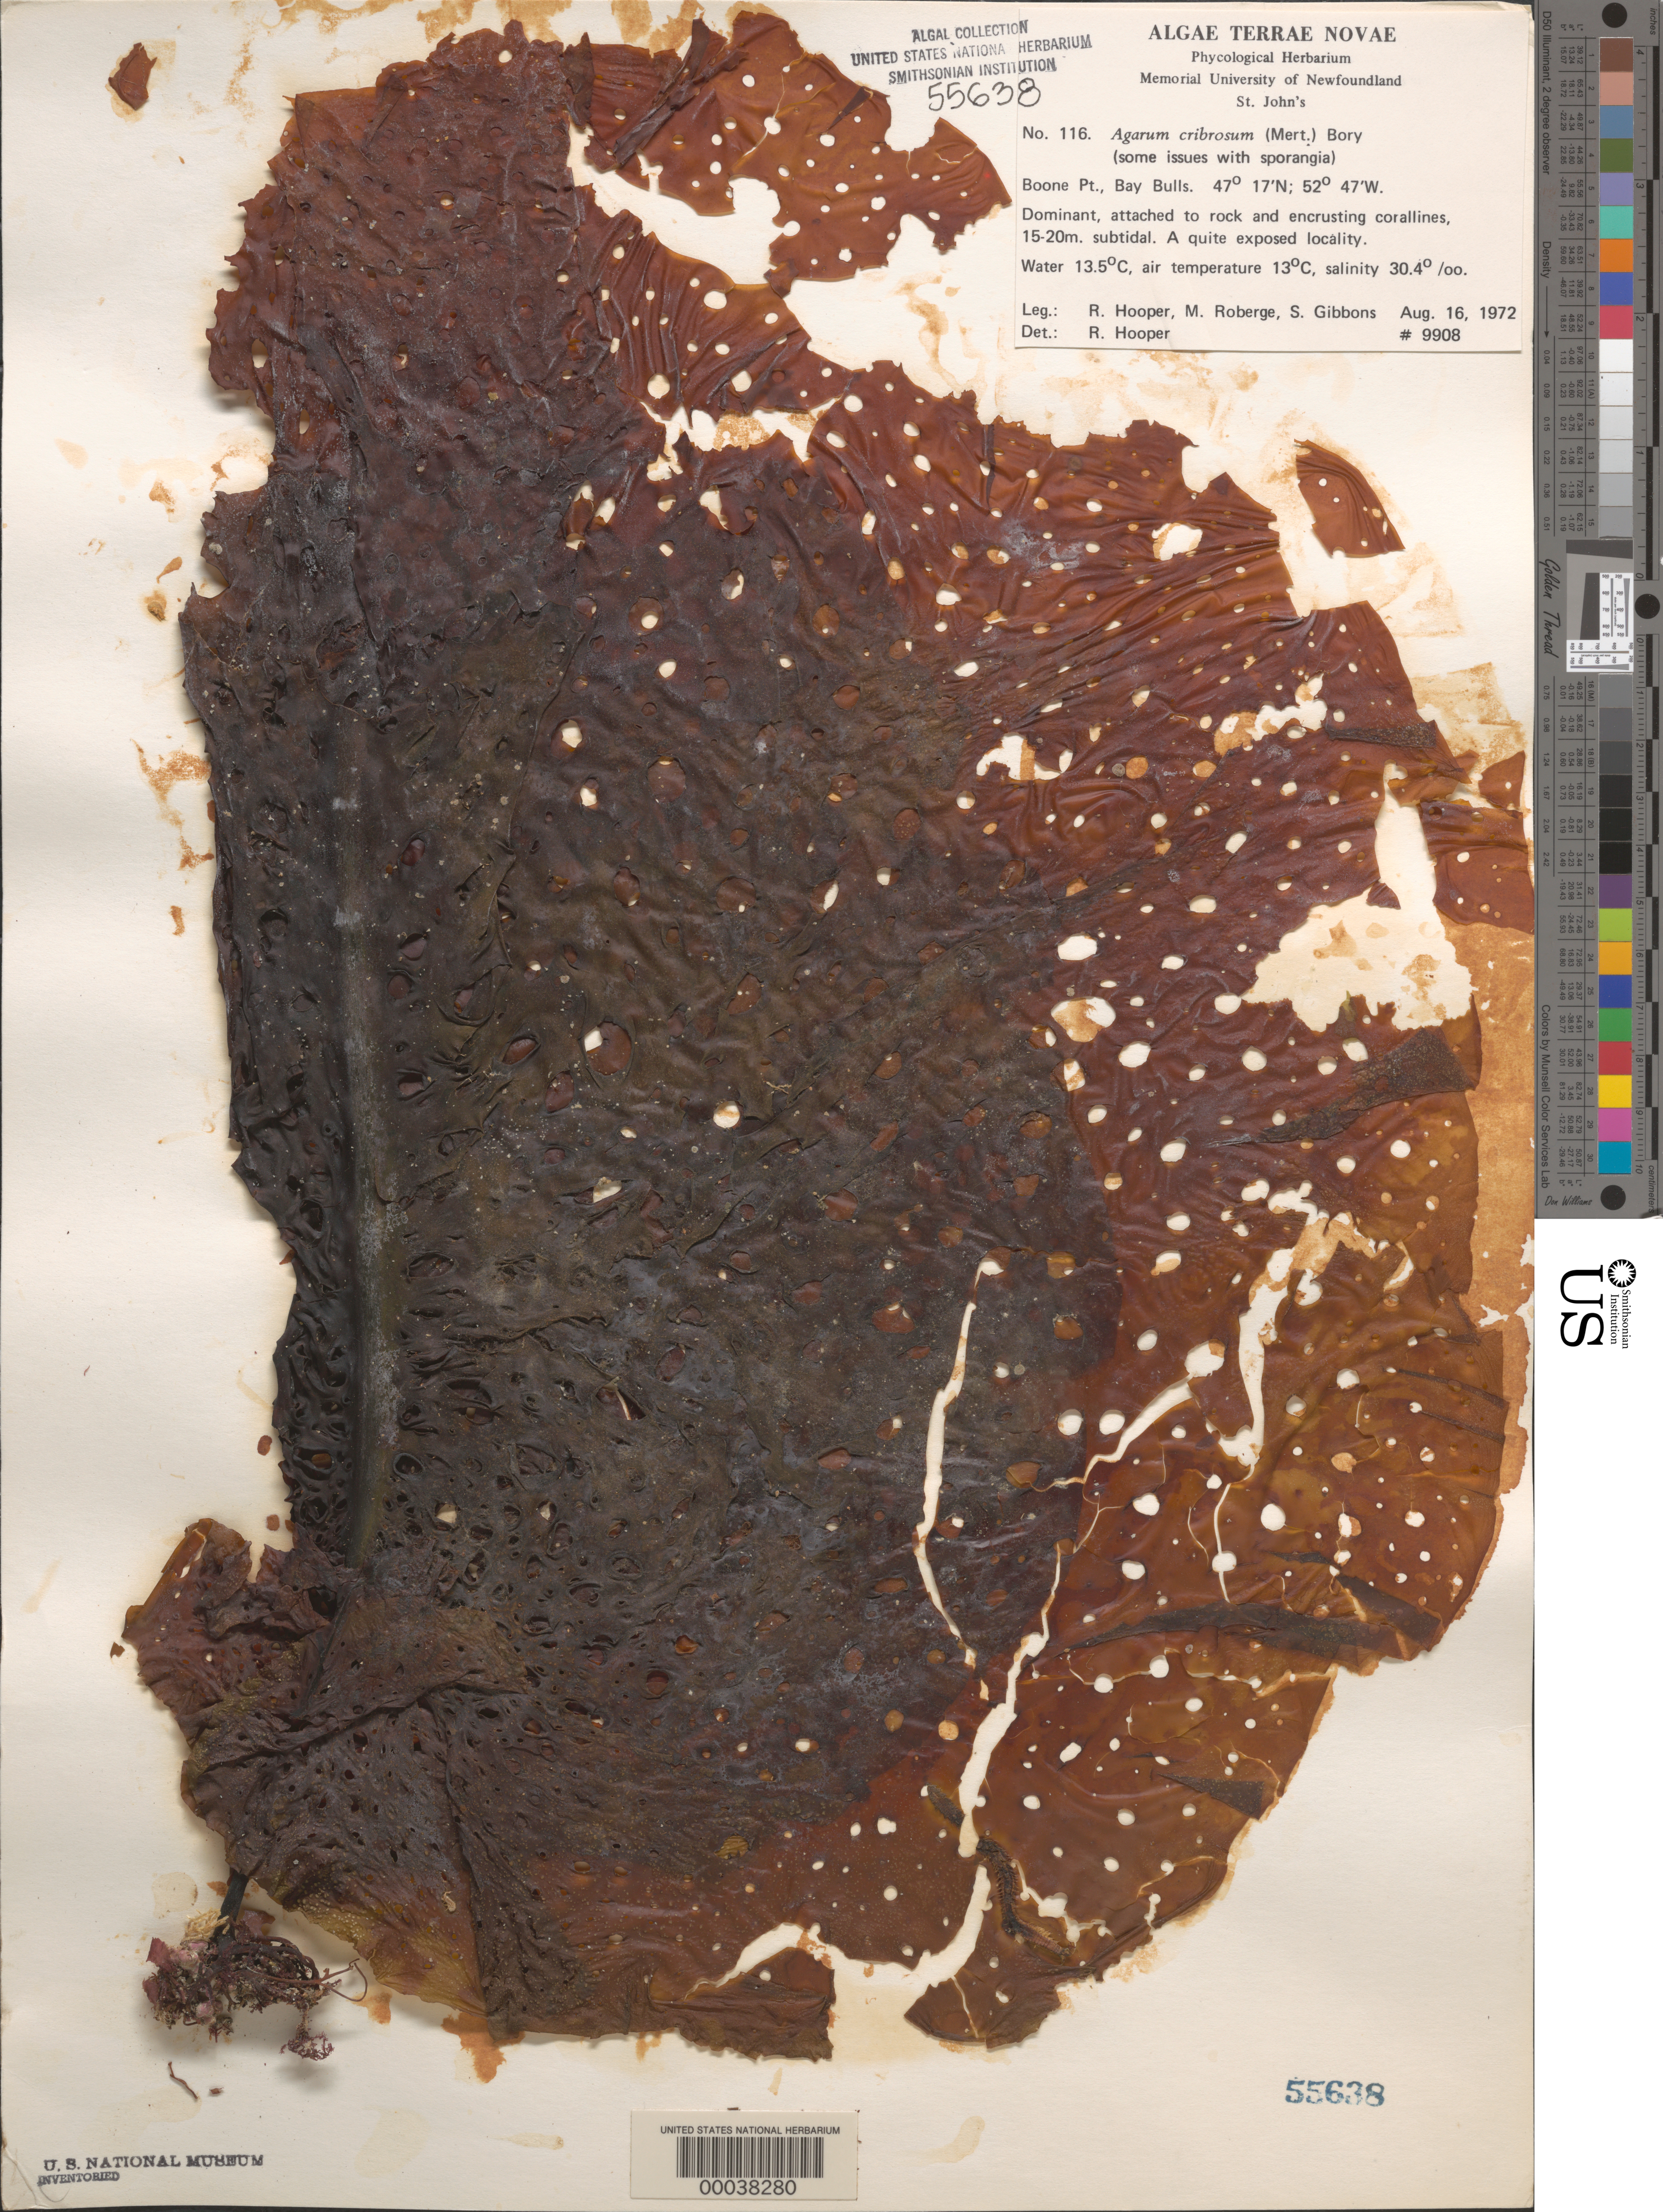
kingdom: Chromista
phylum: Ochrophyta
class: Phaeophyceae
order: Laminariales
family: Costariaceae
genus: Agarum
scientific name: Agarum cribrosum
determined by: Hooper, R. G.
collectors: R. G. Hooper, M. Roberge & S. Gibbons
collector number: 9908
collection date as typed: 16 Aug 1972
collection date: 1972-08-16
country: Canada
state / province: Newfoundland and Labrador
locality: Boone Point, Bay Bulls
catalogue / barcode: US 55638